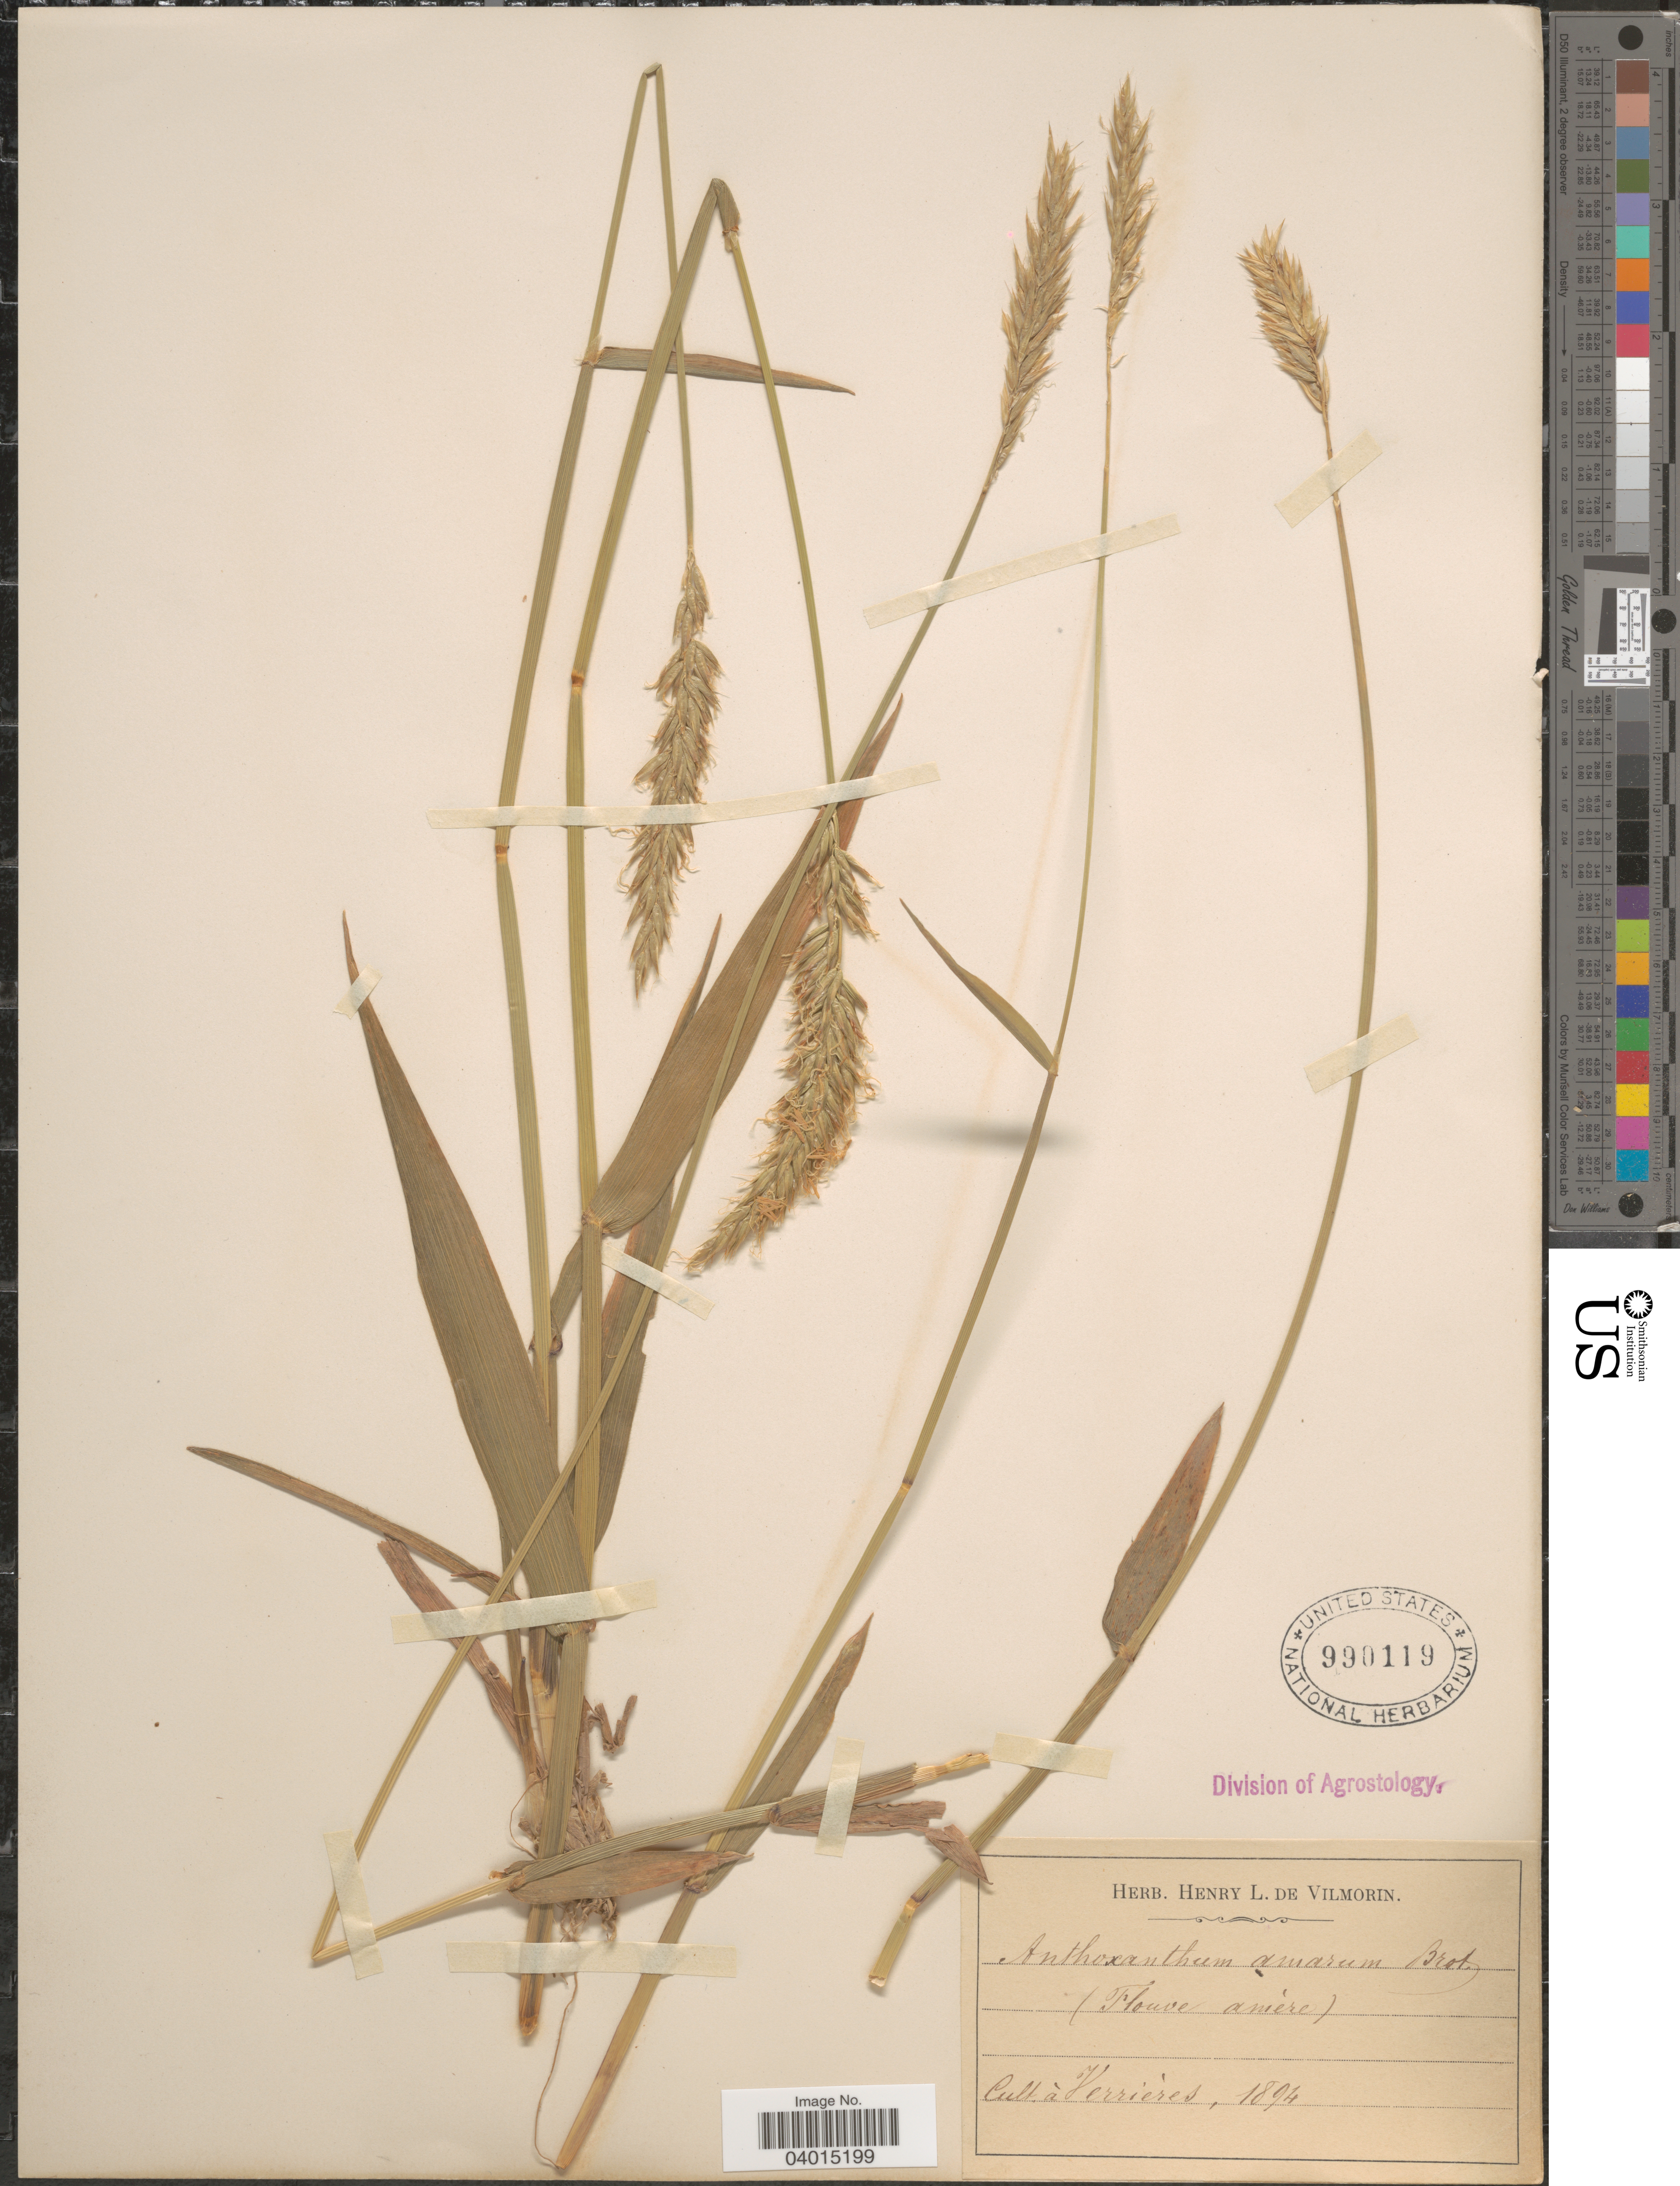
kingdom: Plantae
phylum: Tracheophyta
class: Liliopsida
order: Poales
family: Poaceae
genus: Anthoxanthum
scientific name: Anthoxanthum amarum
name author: Brot.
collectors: Ex herb. Henry L. de Vilmorin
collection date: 1894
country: France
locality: Cult à Verrierès.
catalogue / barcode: US 990119